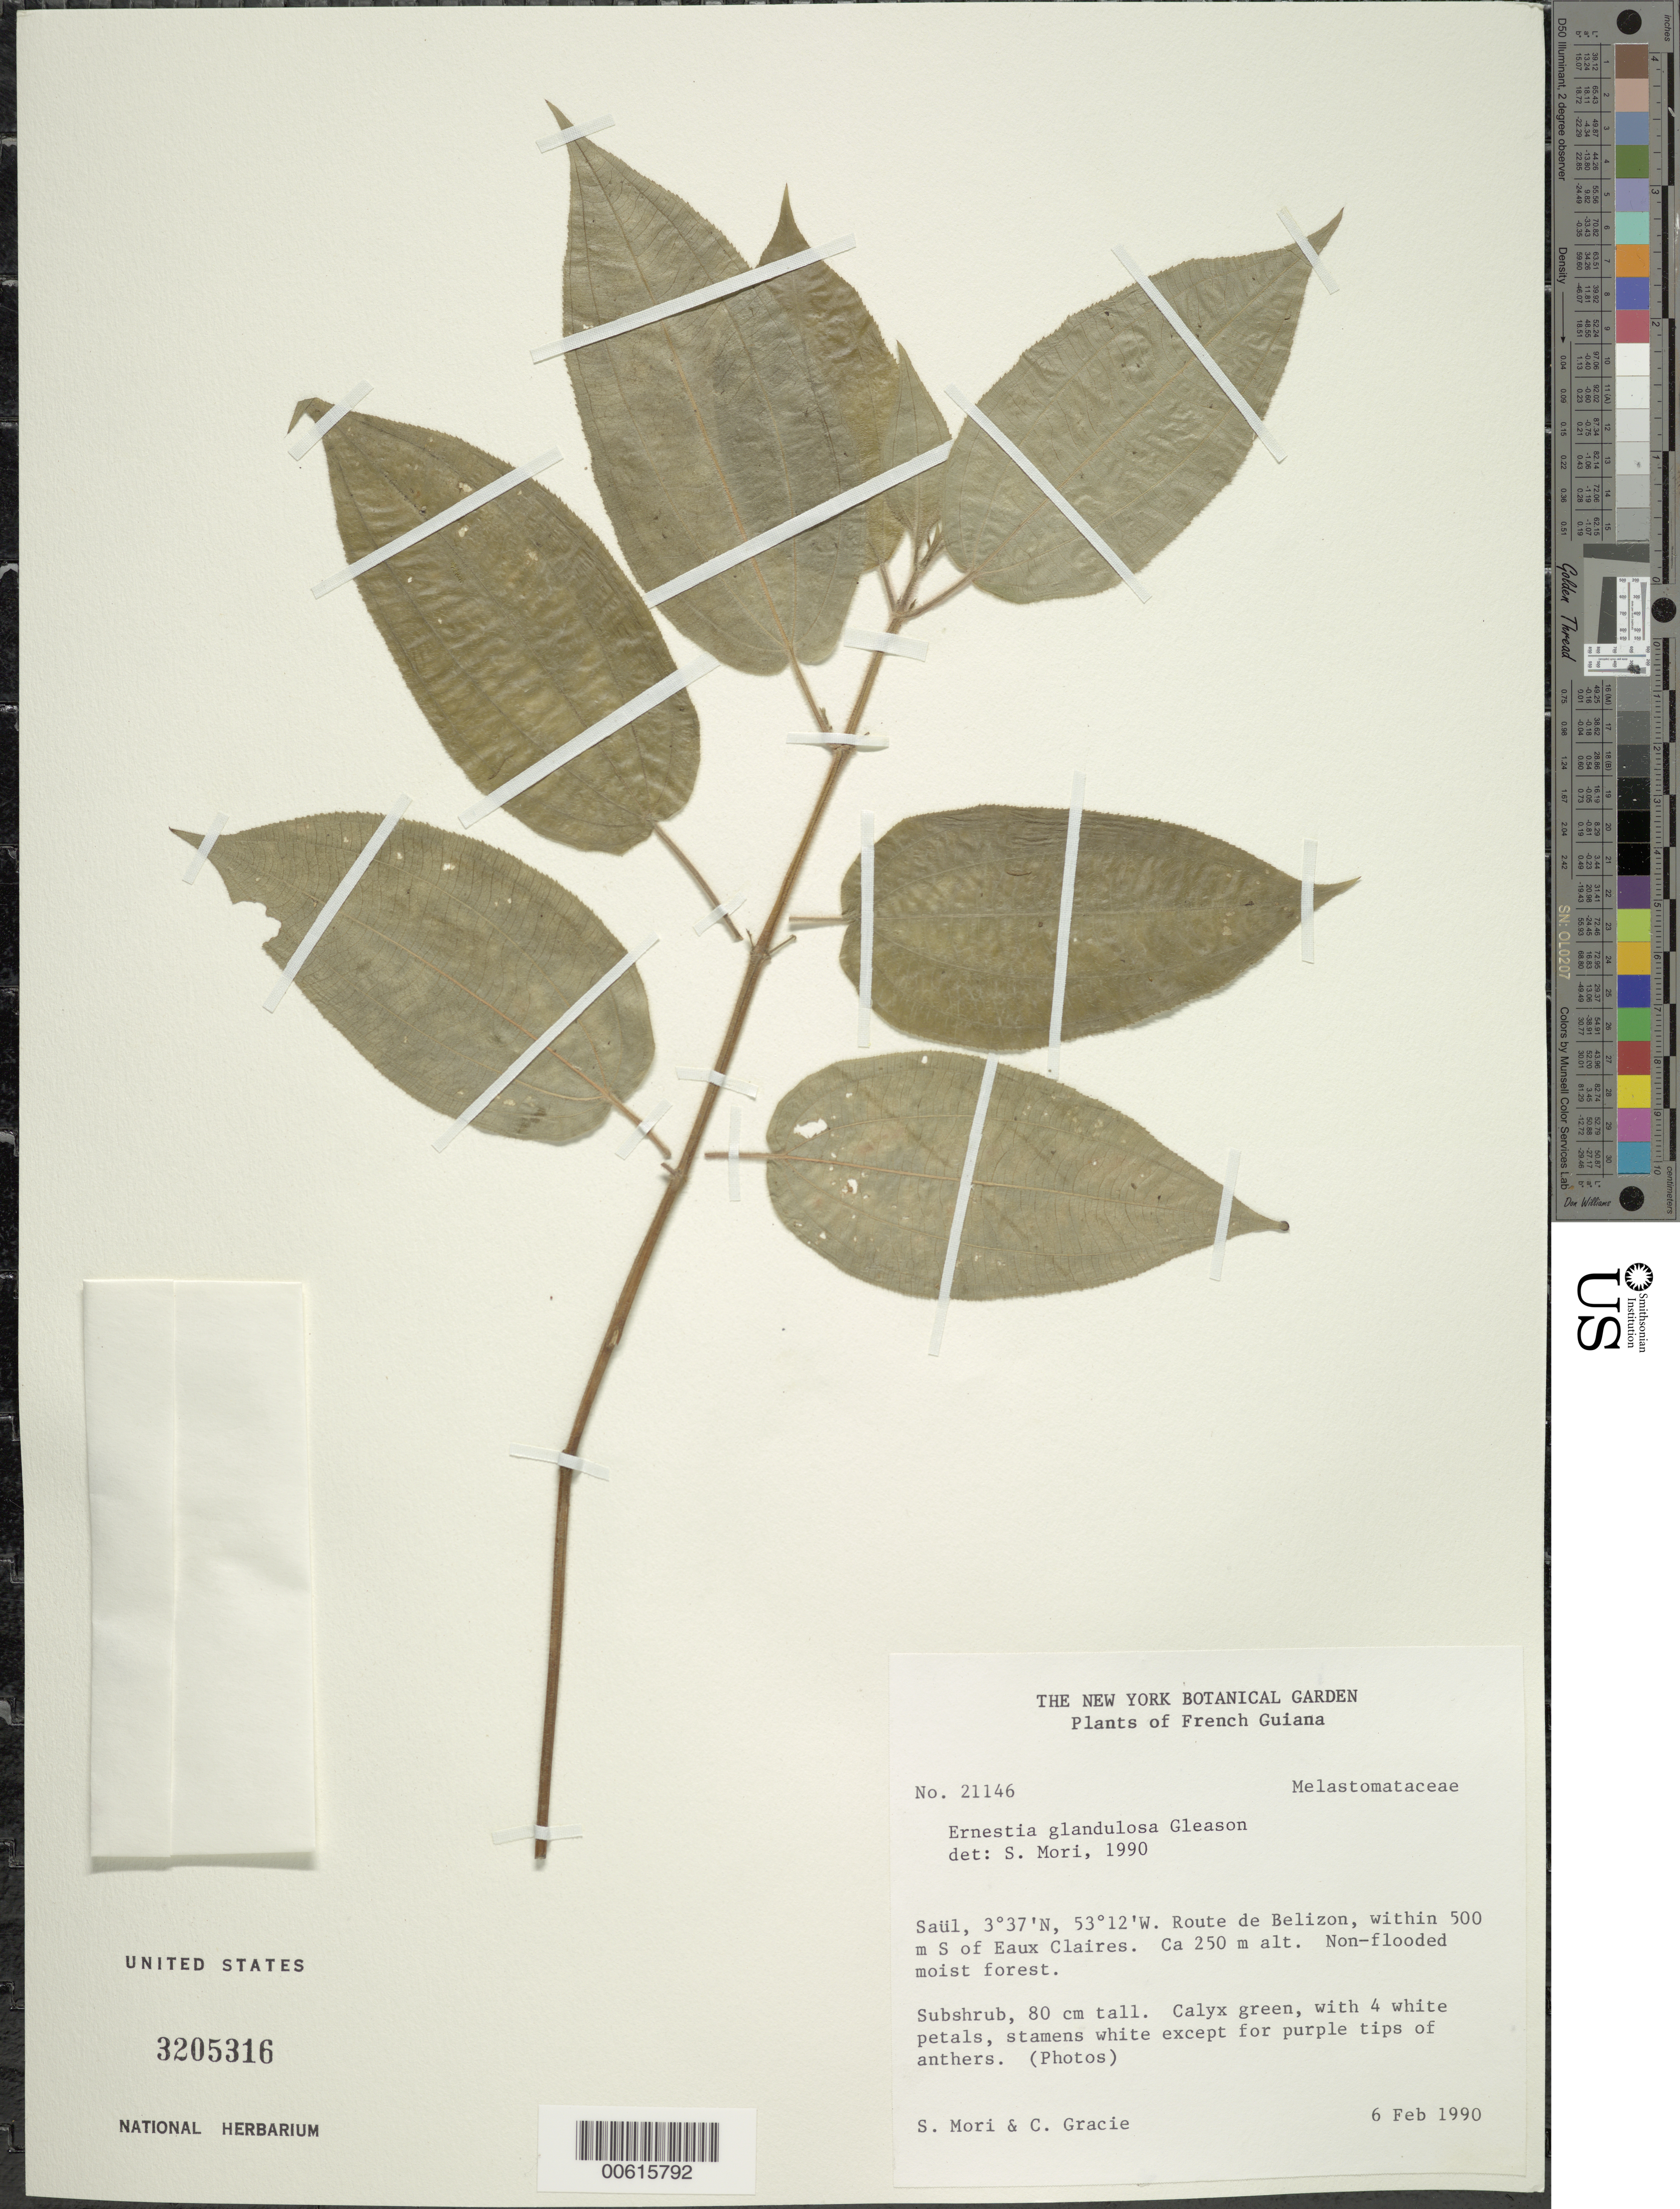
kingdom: Plantae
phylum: Tracheophyta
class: Magnoliopsida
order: Myrtales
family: Melastomataceae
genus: Pseudoernestia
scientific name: Pseudoernestia glandulosa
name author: (Gleason) M.J. Rocha & P.J.F. Guim.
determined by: Nunes da Silva, Diego, (RB), Jardim Botanico do Rio de Janeiro - Herbario (BRAZIL)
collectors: S. Mori & C. A. Gracie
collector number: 21146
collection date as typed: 6-Feb-90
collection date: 1990-02-06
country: French Guiana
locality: Saül, Route de Belizon, within 500 m S of Eaux Claires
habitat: Non-flooded moist forest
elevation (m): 250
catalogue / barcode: US 3205316